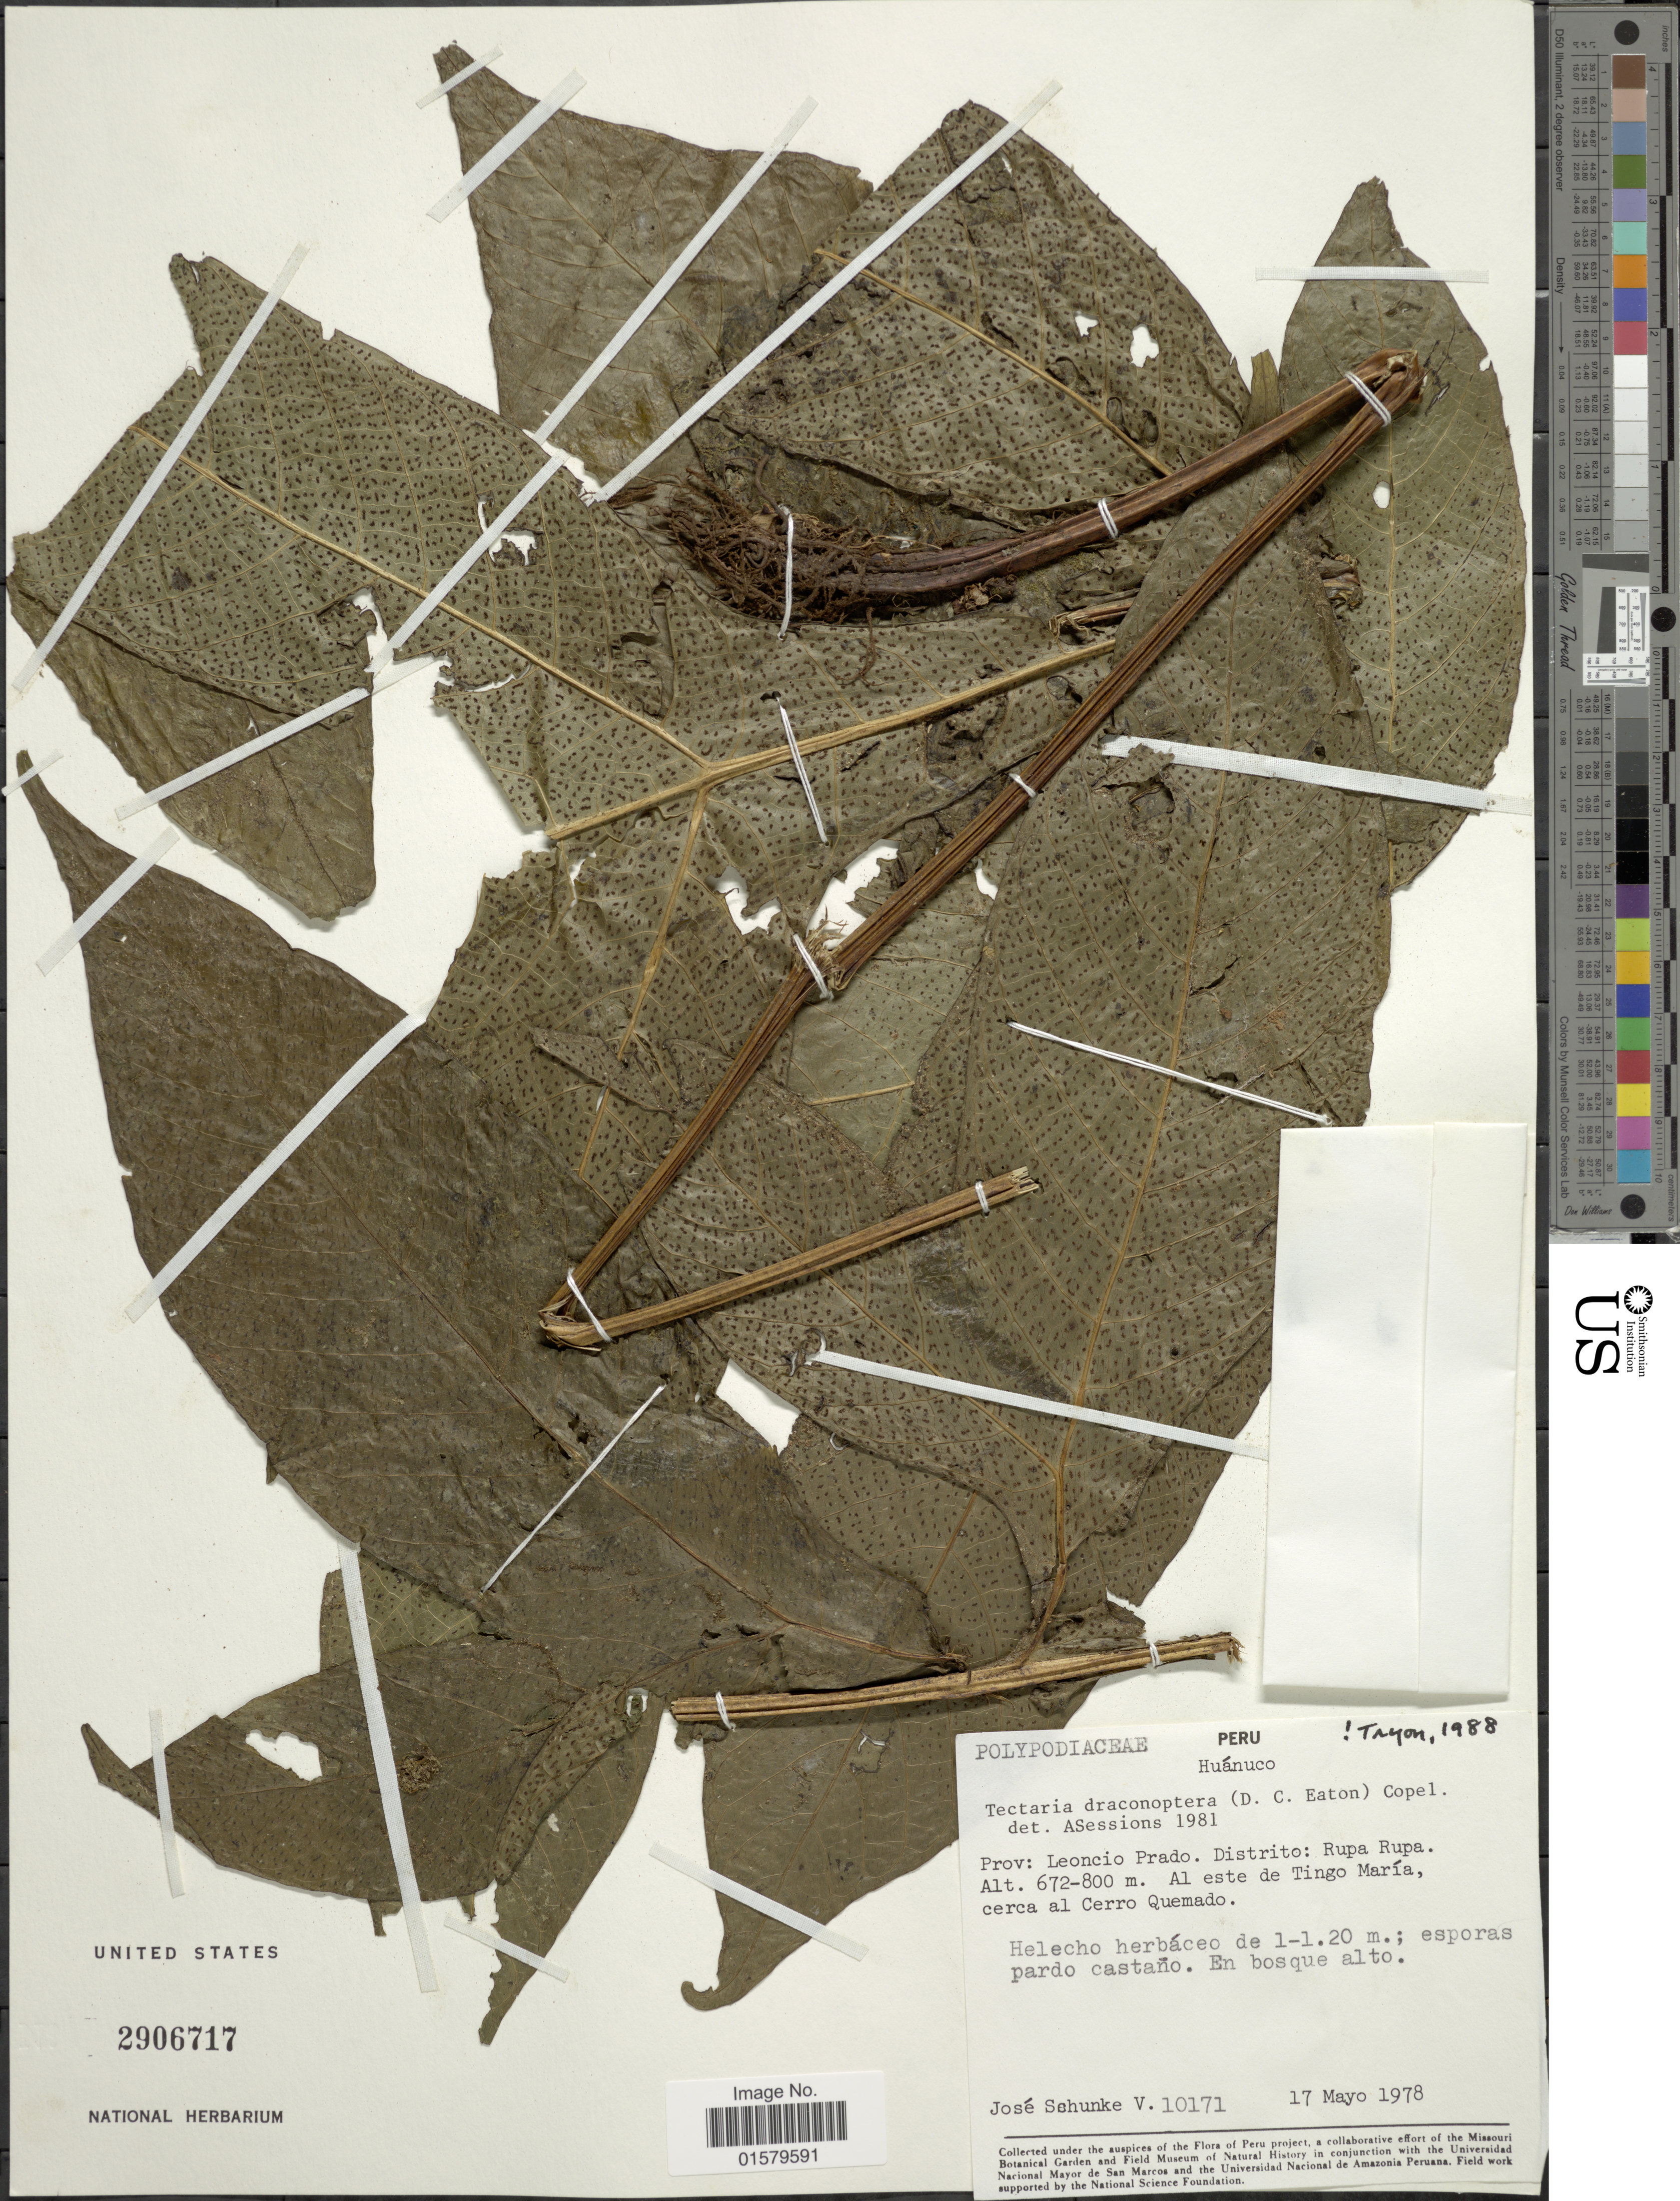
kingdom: Plantae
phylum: Tracheophyta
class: Polypodiopsida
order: Polypodiales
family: Tectariaceae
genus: Tectaria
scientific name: Tectaria draconoptera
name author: (D.C. Eaton) Copel.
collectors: J. Schunke Vigo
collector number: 10171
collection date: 1978-05-17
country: Peru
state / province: Huánuco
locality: Prov: Leoncio Prado. Distrito: Rupa Rupa. Al este de Tingo Maria, cerva al Cerro Quemado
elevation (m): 672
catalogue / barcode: US 2906717